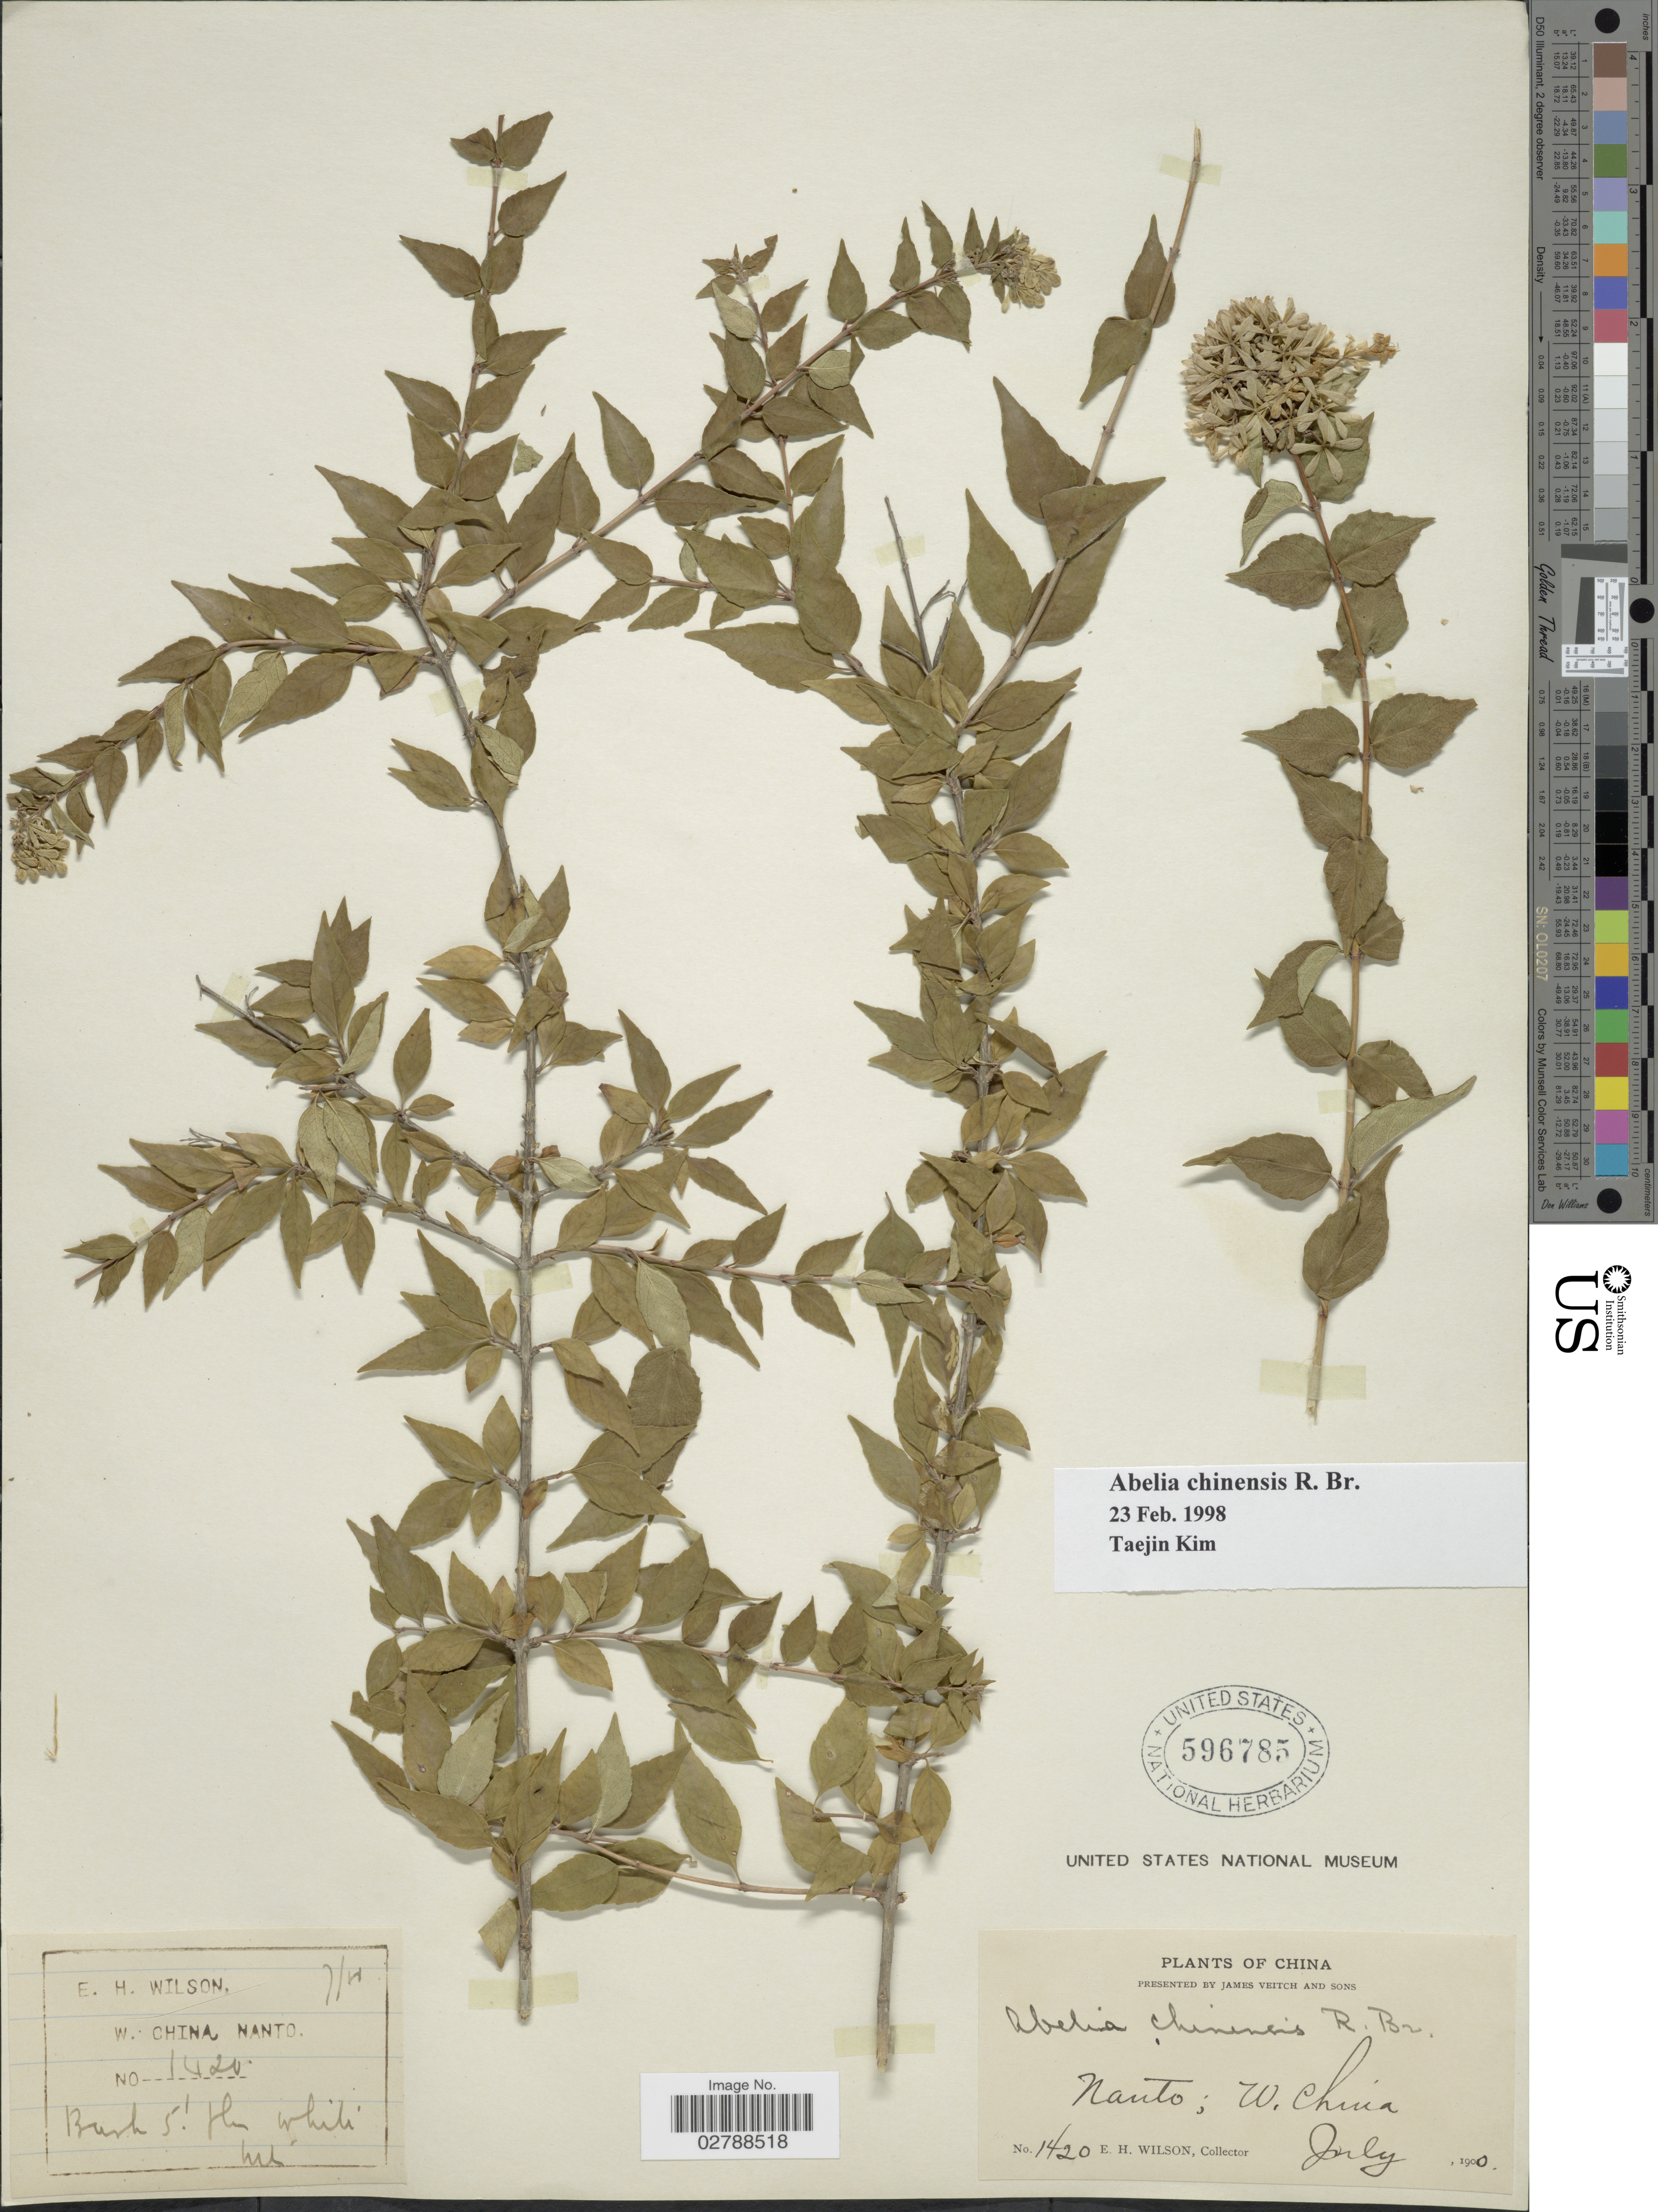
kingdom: Plantae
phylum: Tracheophyta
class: Magnoliopsida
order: Dipsacales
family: Caprifoliaceae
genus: Abelia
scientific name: Abelia chinensis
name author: R. Br.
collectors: E. Wilson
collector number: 1420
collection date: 1900-07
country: China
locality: Nanto; W. China.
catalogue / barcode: US 596785